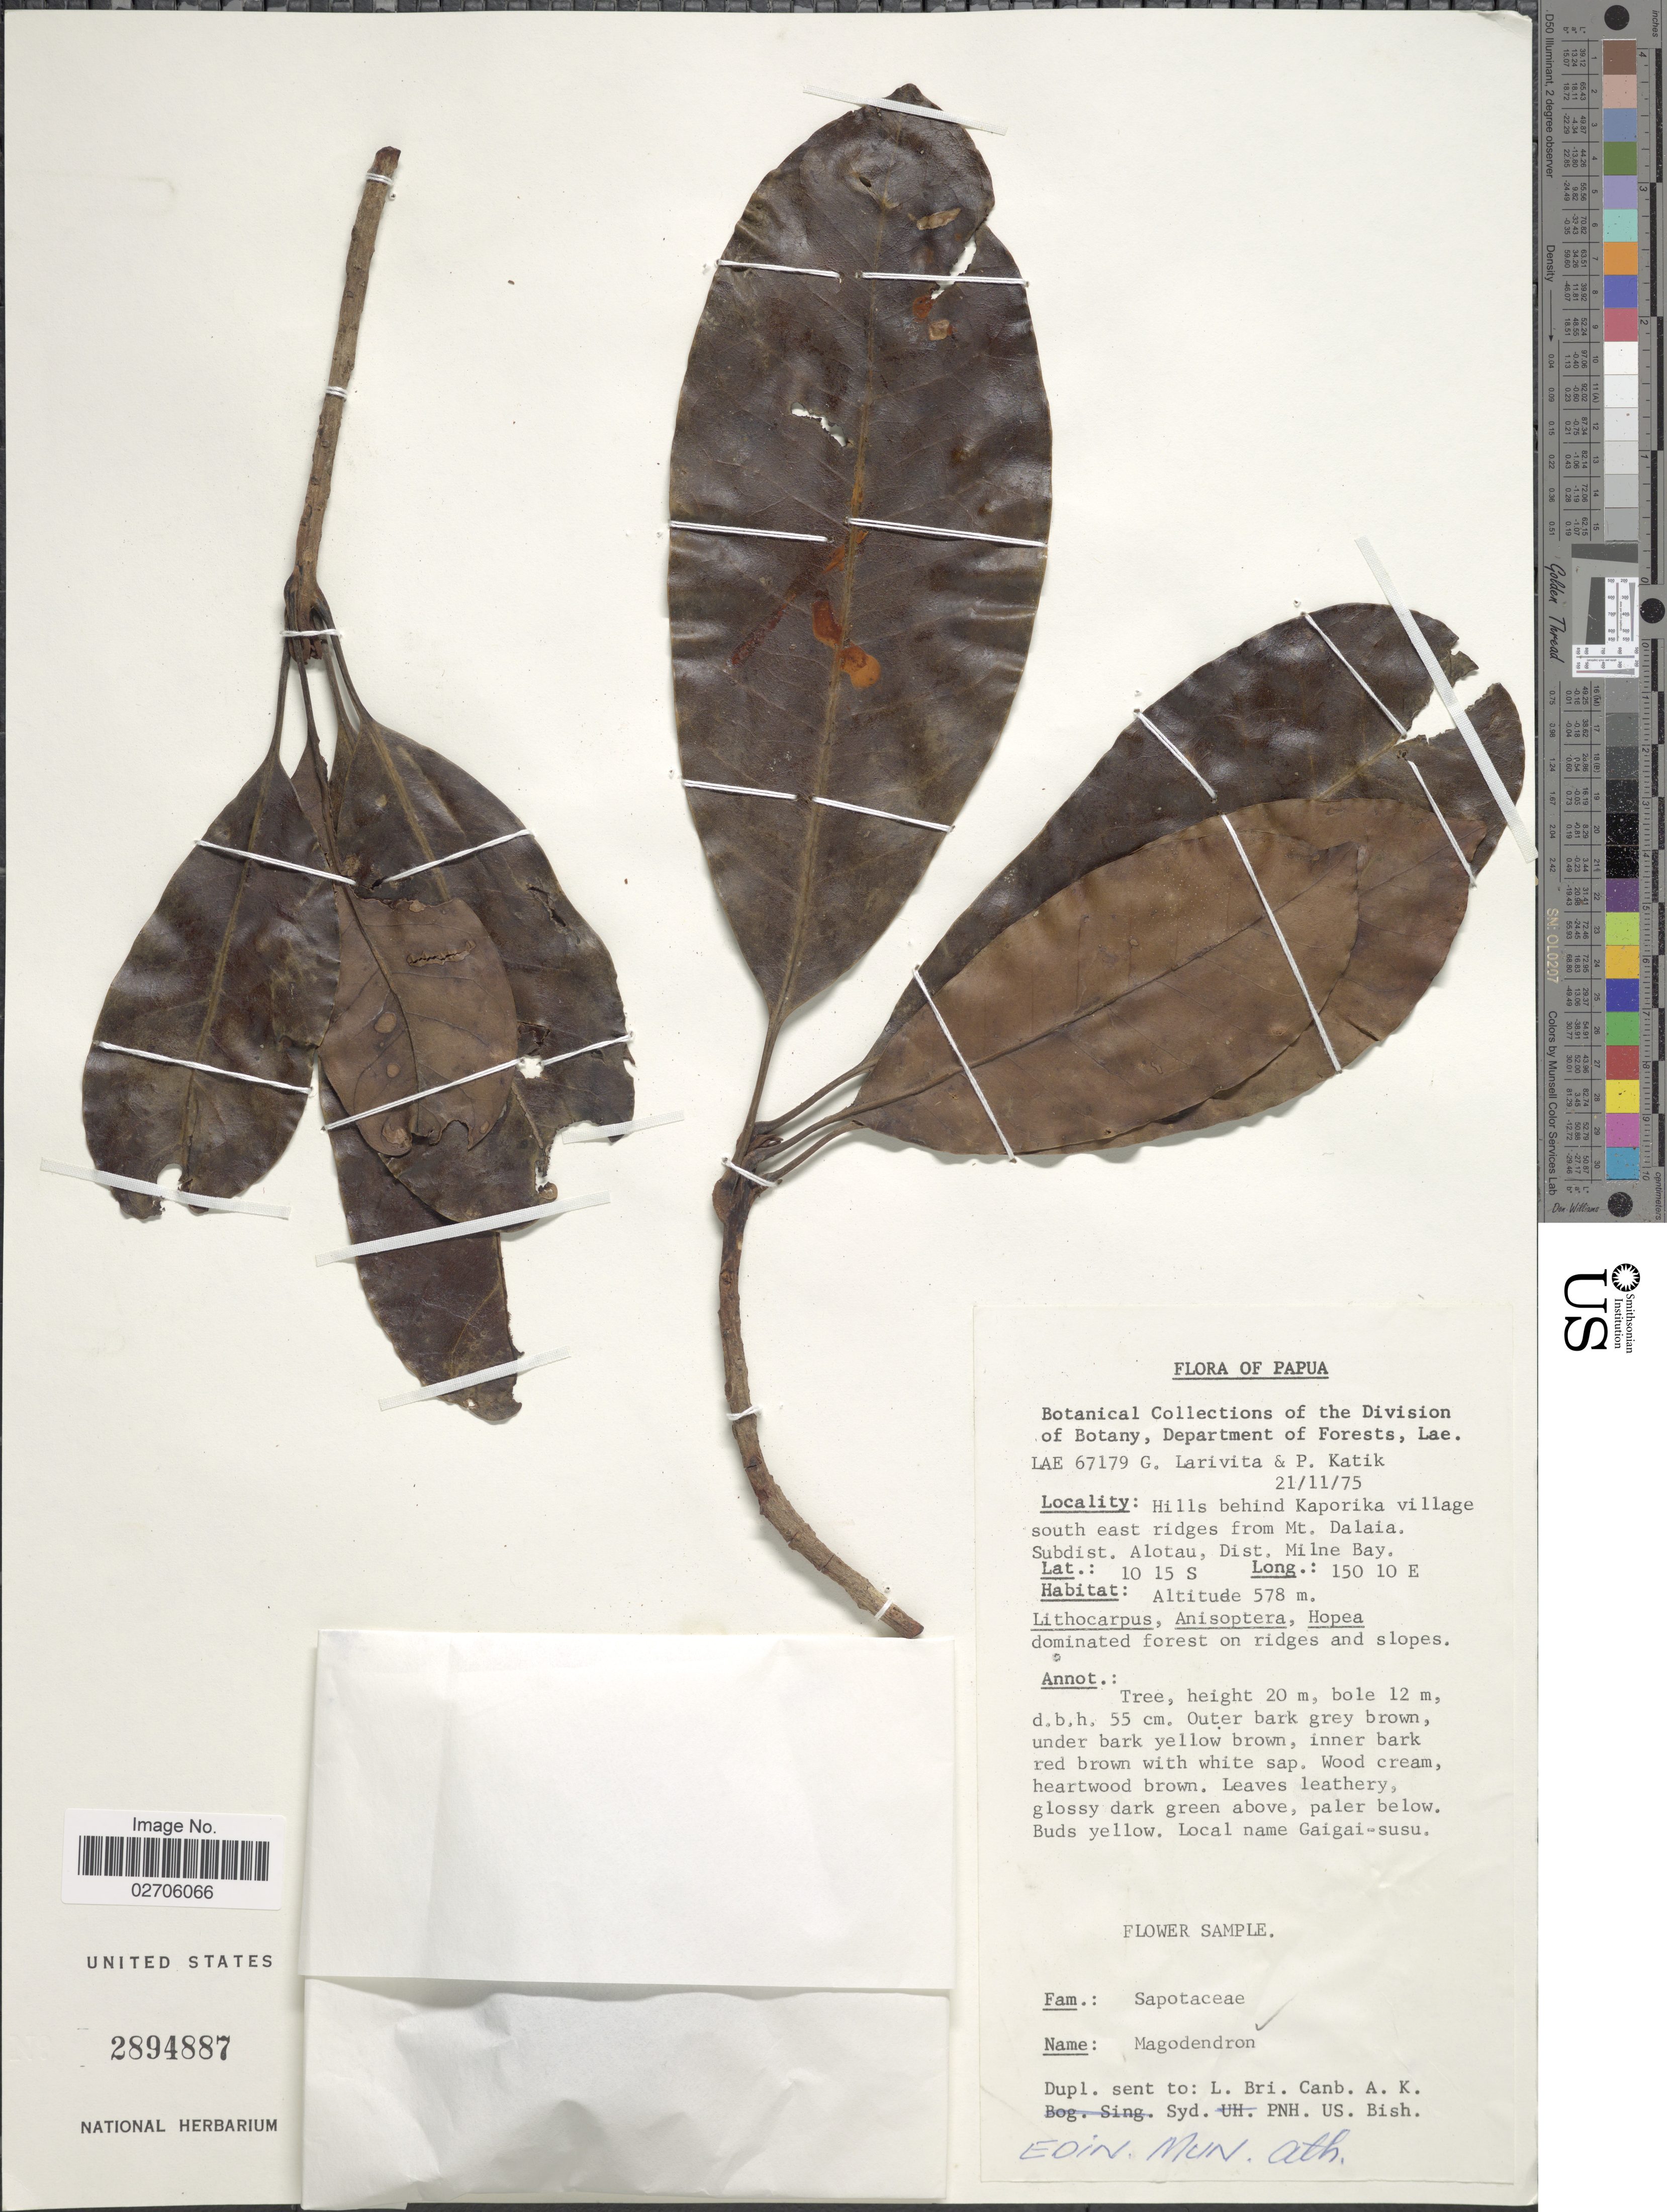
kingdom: Plantae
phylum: Tracheophyta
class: Magnoliopsida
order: Ericales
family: Sapotaceae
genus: Magodendron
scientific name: Magodendron sp.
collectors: G. Larivita & P. Katik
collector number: LAE67179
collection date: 1975-11-21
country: Papua New Guinea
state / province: Milne Bay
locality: Papua. Hills behind Kaporika village south east ridges from Mt. Dalaia. Subdist. Alotau, Dist. Milne Bay.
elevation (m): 578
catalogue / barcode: US 2894887